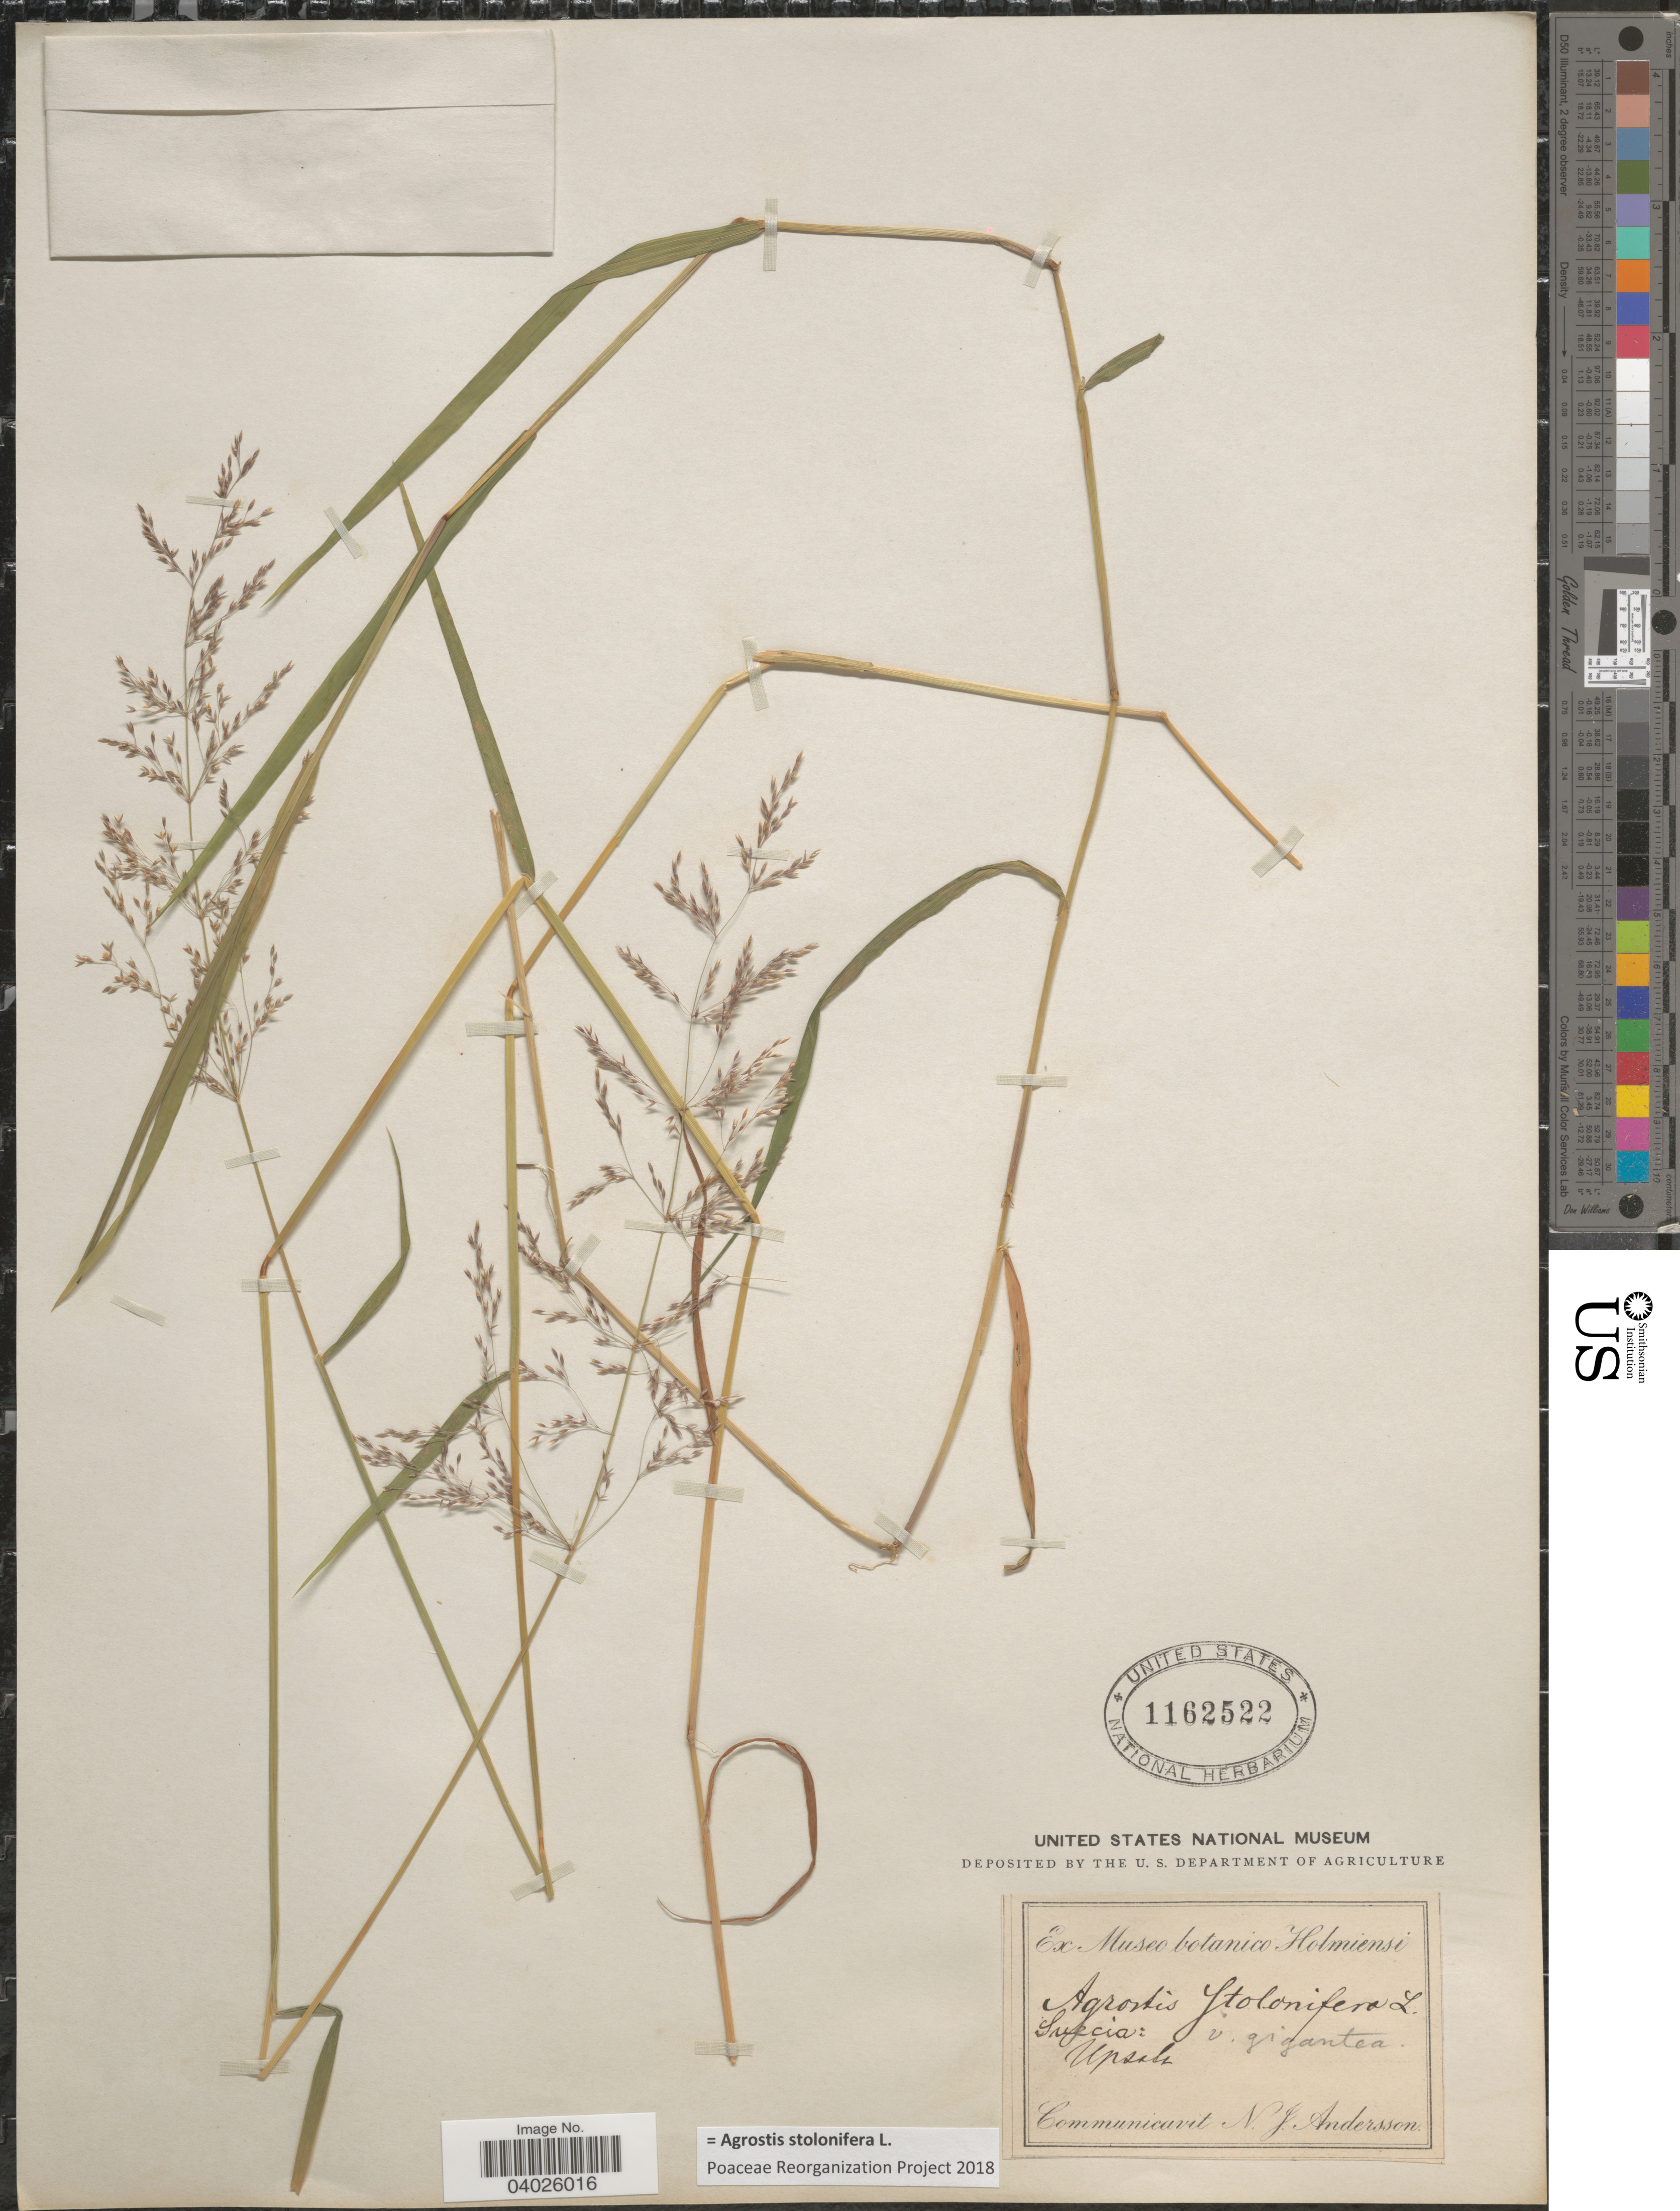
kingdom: Plantae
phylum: Tracheophyta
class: Liliopsida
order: Poales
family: Poaceae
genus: Agrostis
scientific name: Agrostis stolonifera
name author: L.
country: Sweden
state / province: Uppsala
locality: Suecia: Upsala.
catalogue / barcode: US 1162522